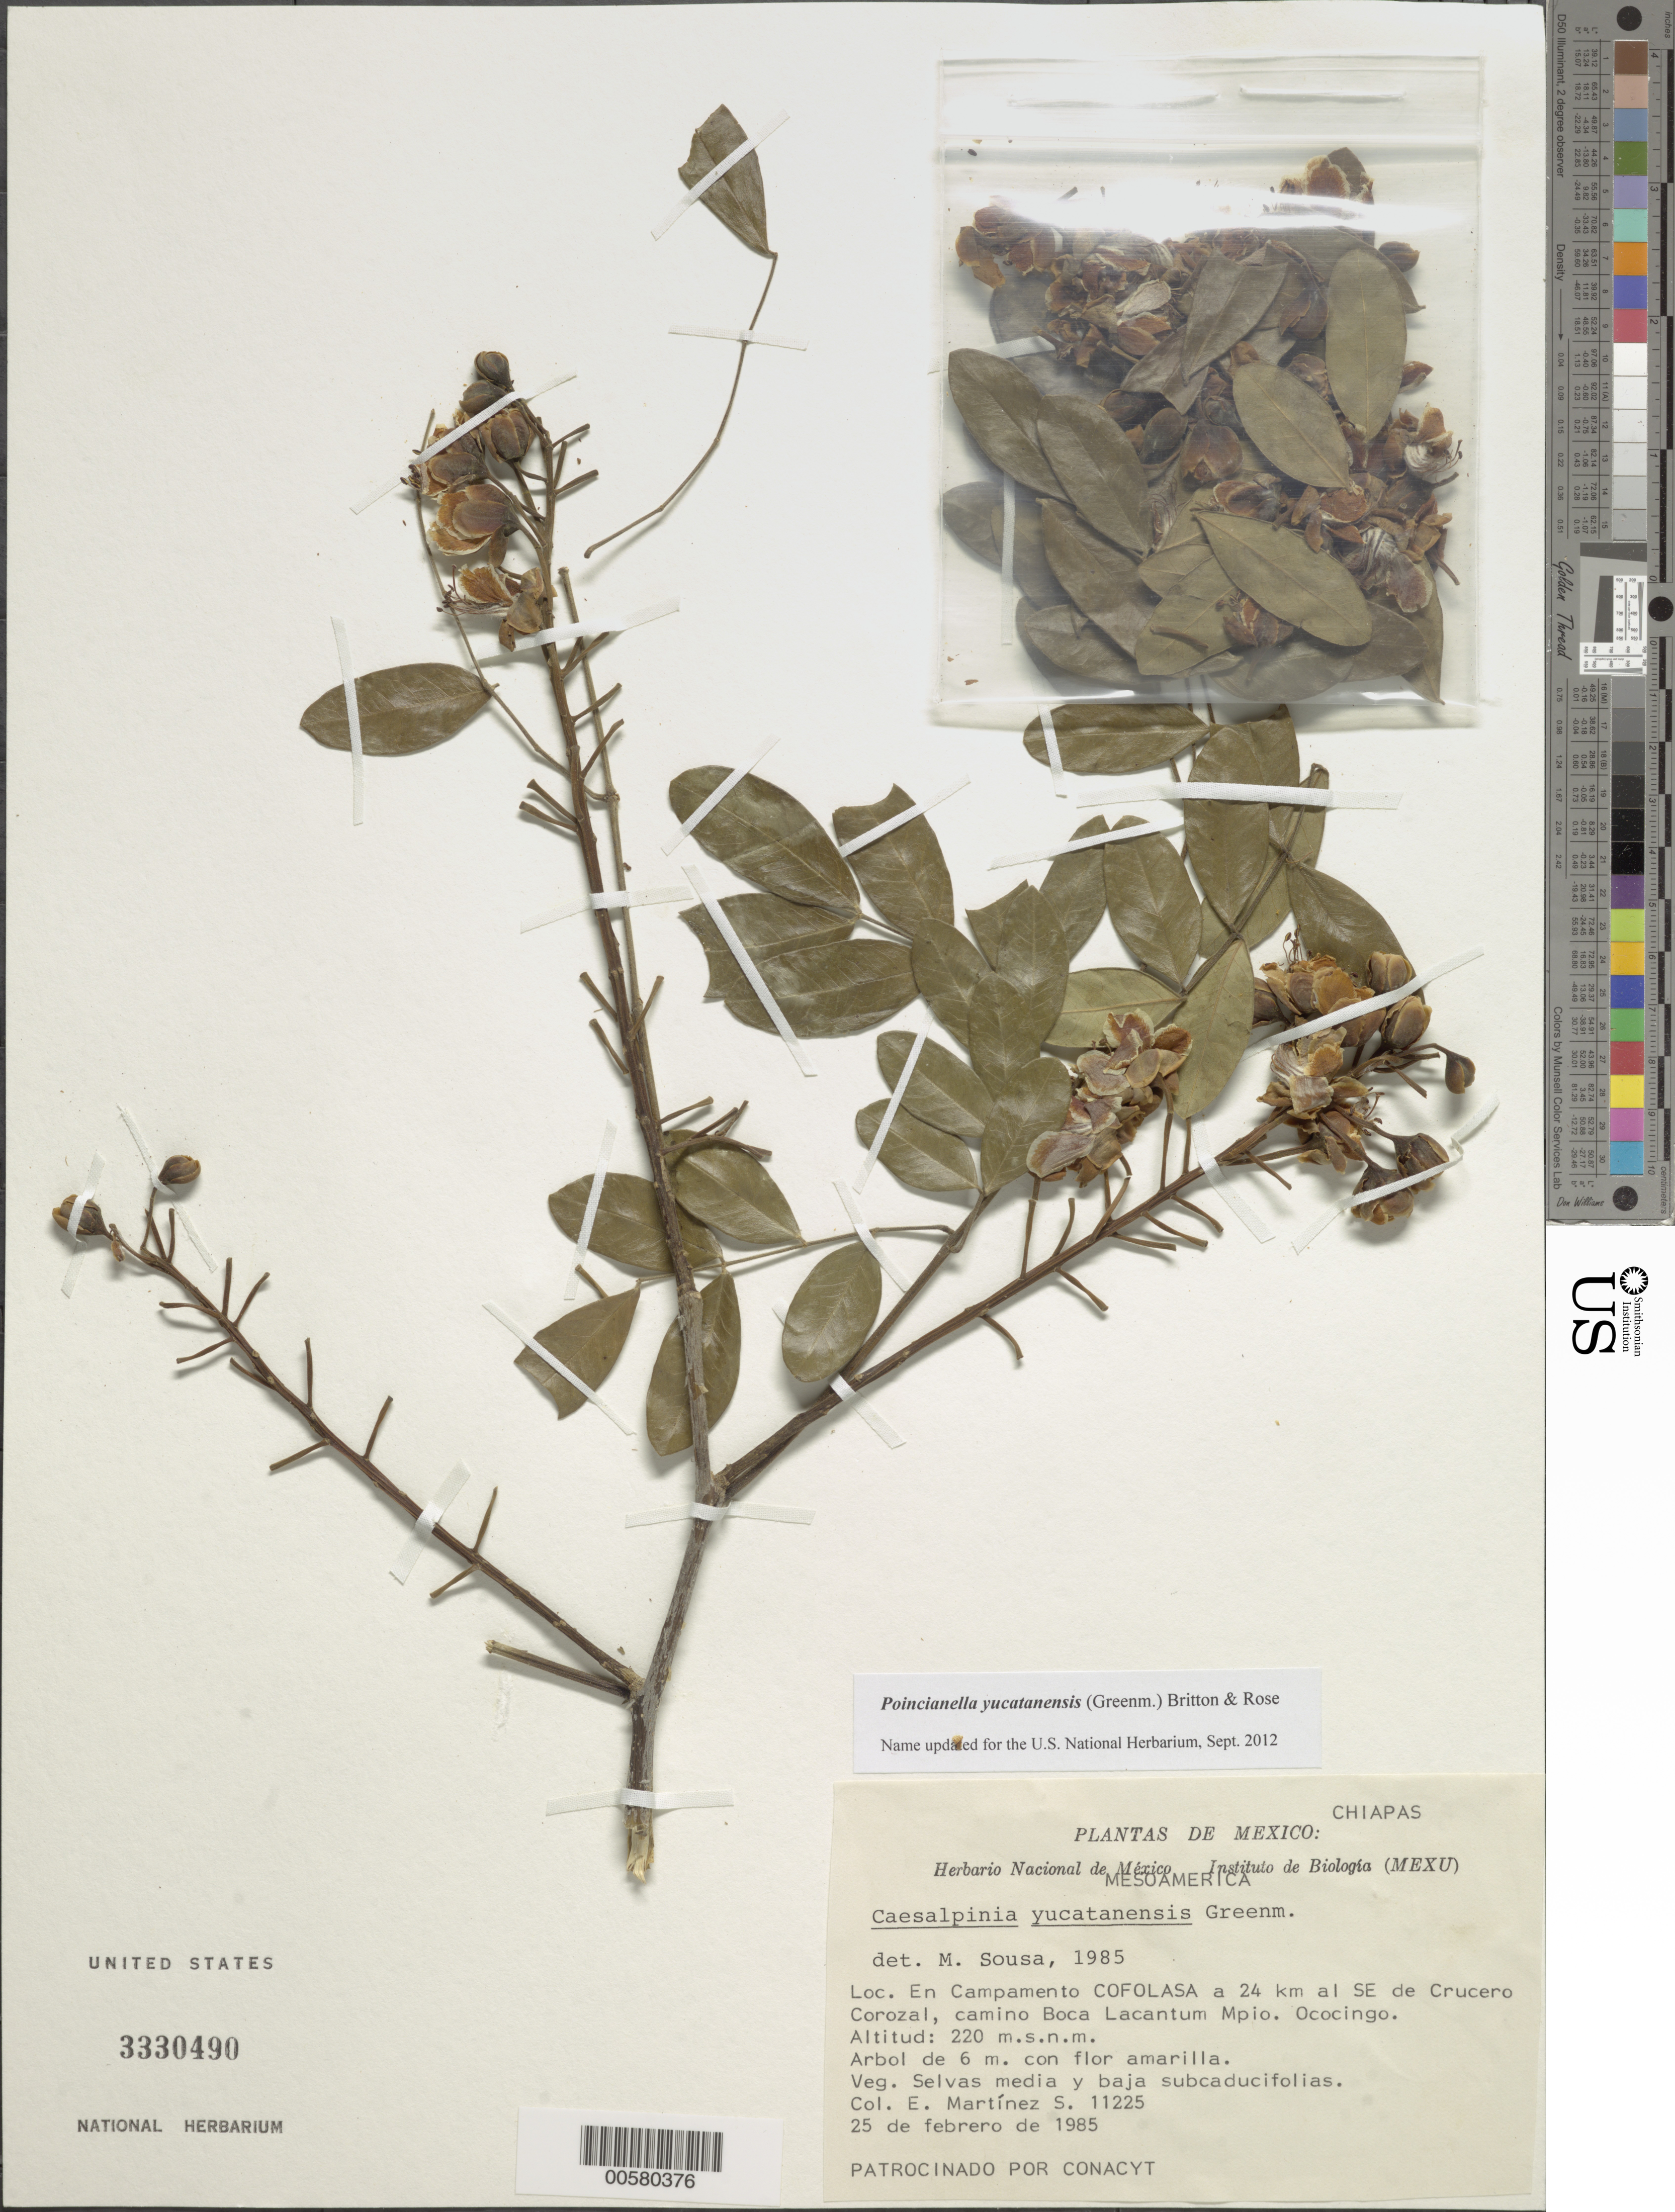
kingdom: Plantae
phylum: Tracheophyta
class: Magnoliopsida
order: Fabales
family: Fabaceae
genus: Erythrostemon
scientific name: Erythrostemon yucatanensis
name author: (Greenm.) Gagnon & G.P. Lewis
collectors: E. Martínez Soto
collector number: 11225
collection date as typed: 25 Feb 1985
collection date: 1985-02-25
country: Mexico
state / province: Chiapas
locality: Cofolasa, SE of Crucero Corozal, Ococingo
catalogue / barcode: US 3330490